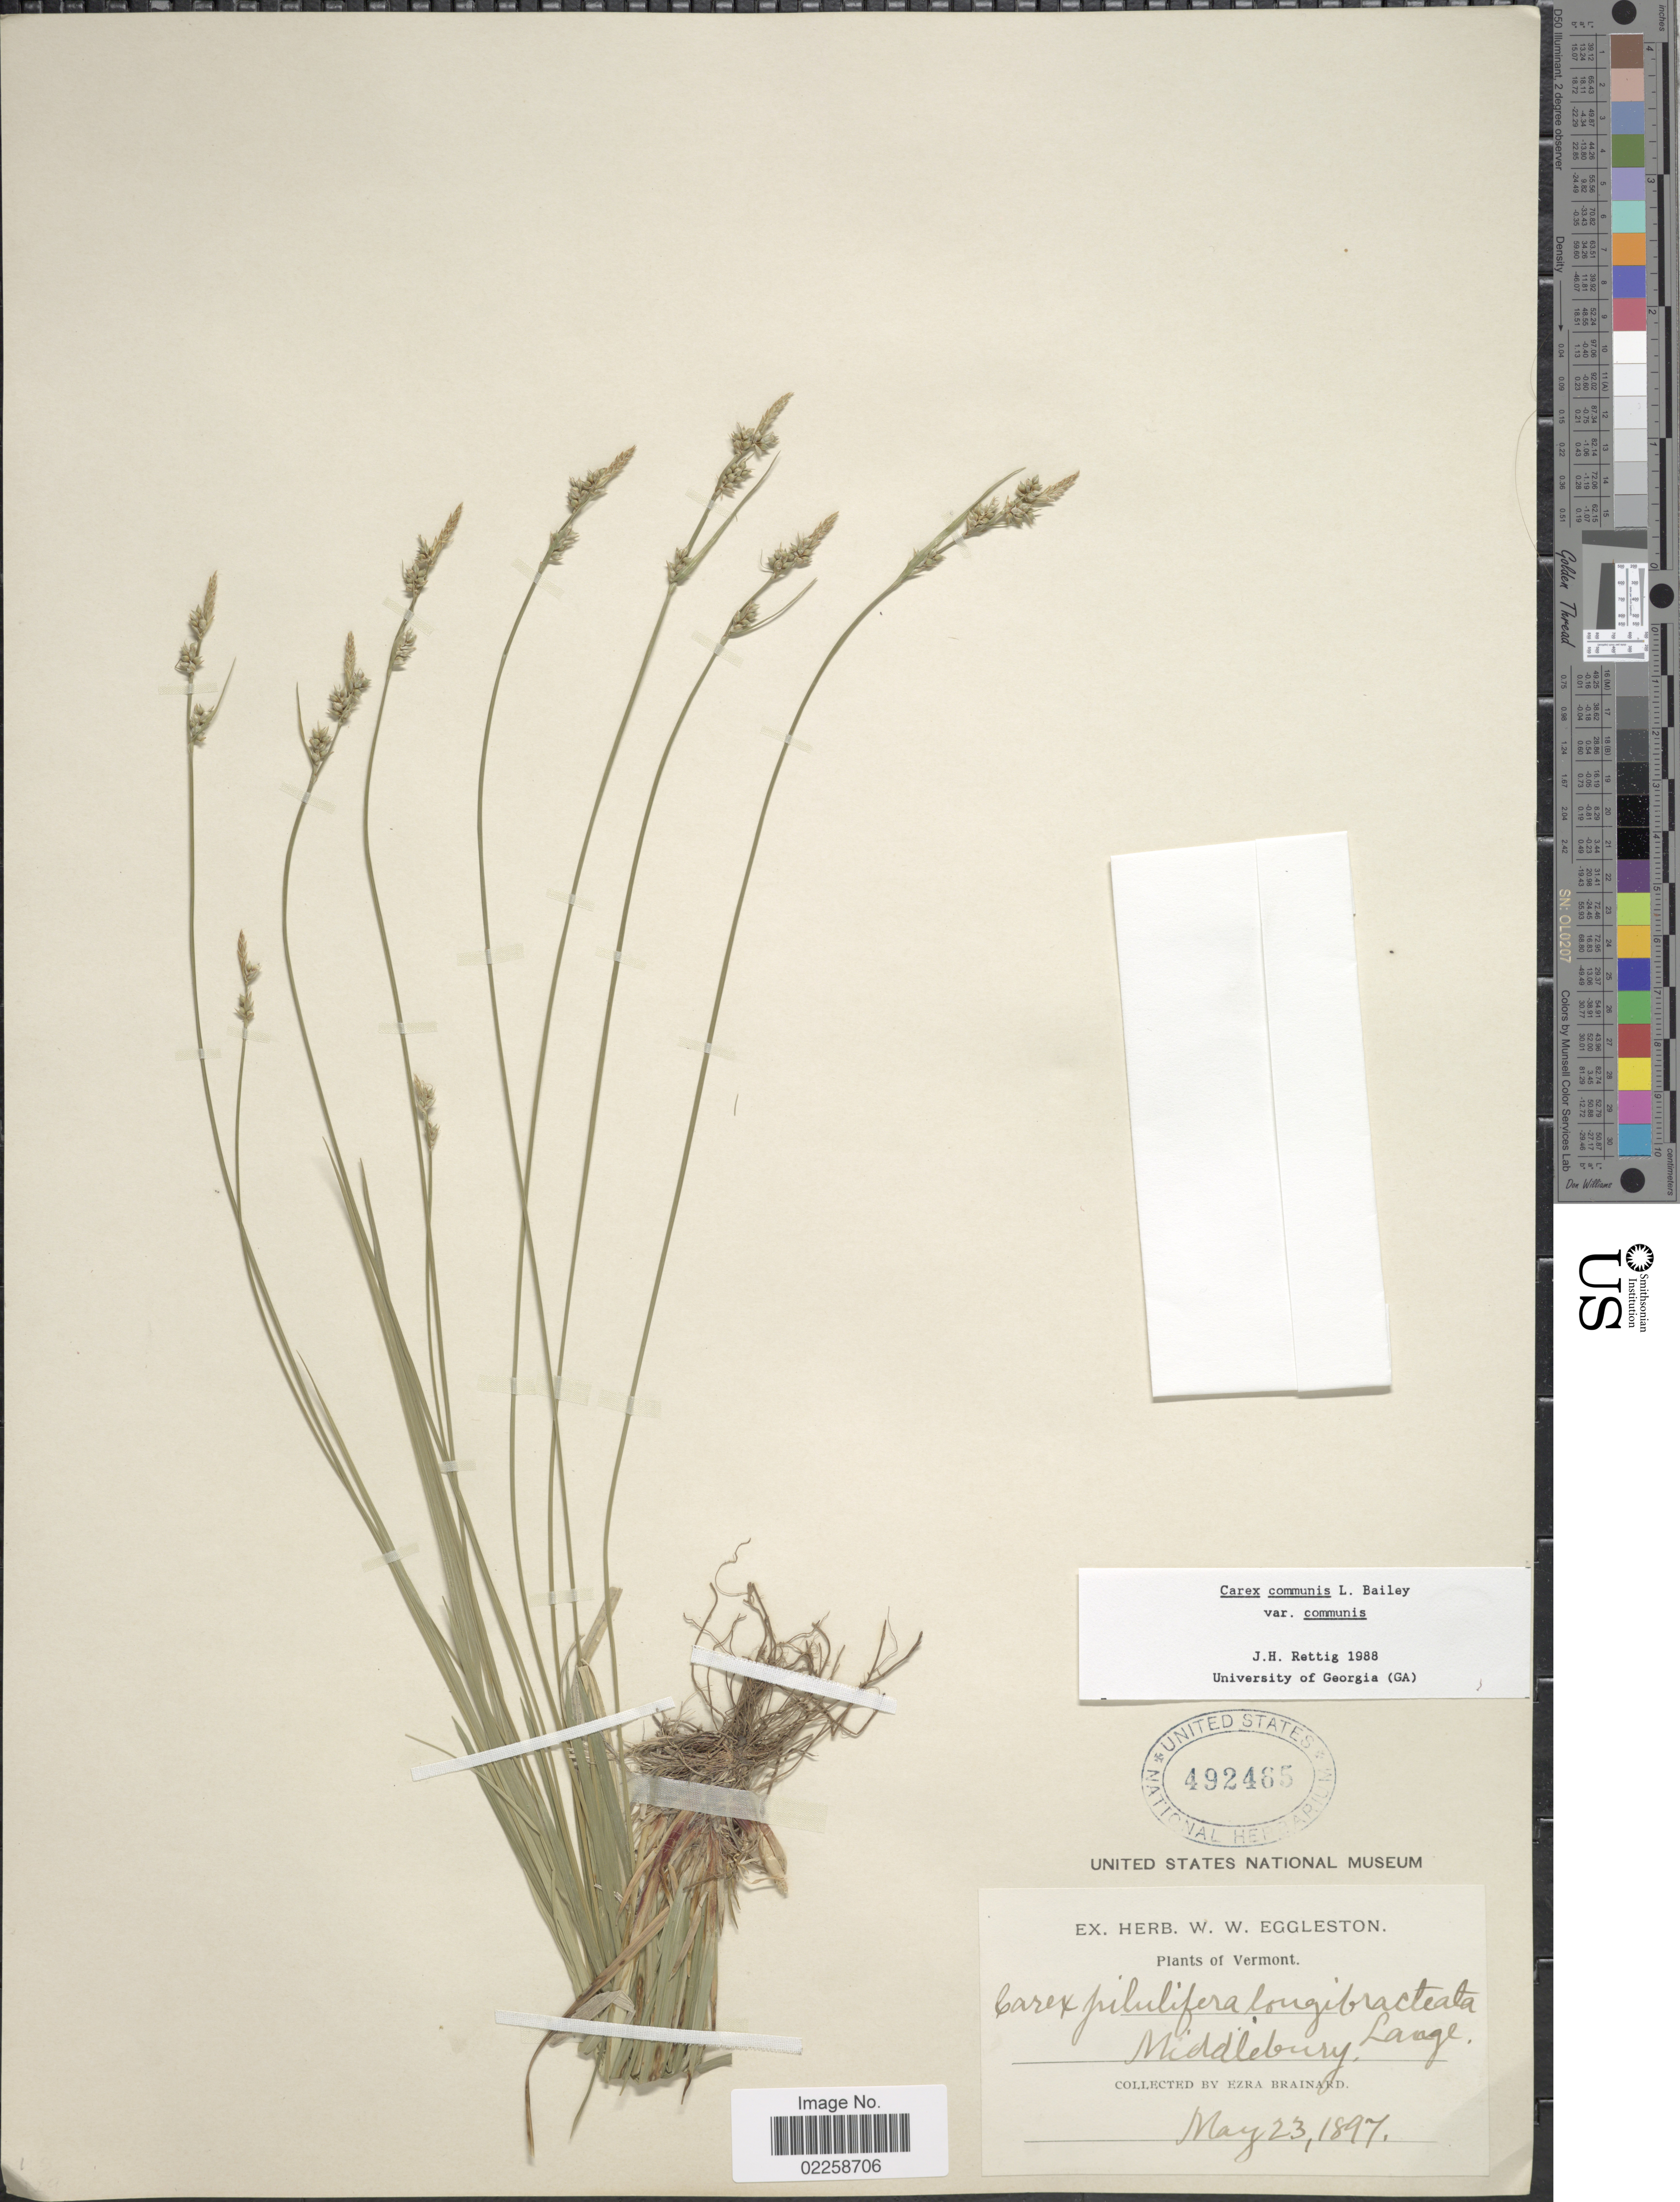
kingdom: Plantae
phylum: Tracheophyta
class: Liliopsida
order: Poales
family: Cyperaceae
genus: Carex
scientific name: Carex communis var. communis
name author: L.H. Bailey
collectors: E. Brainard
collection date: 1897-05-23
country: United States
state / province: Vermont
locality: Middlebury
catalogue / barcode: US 492465